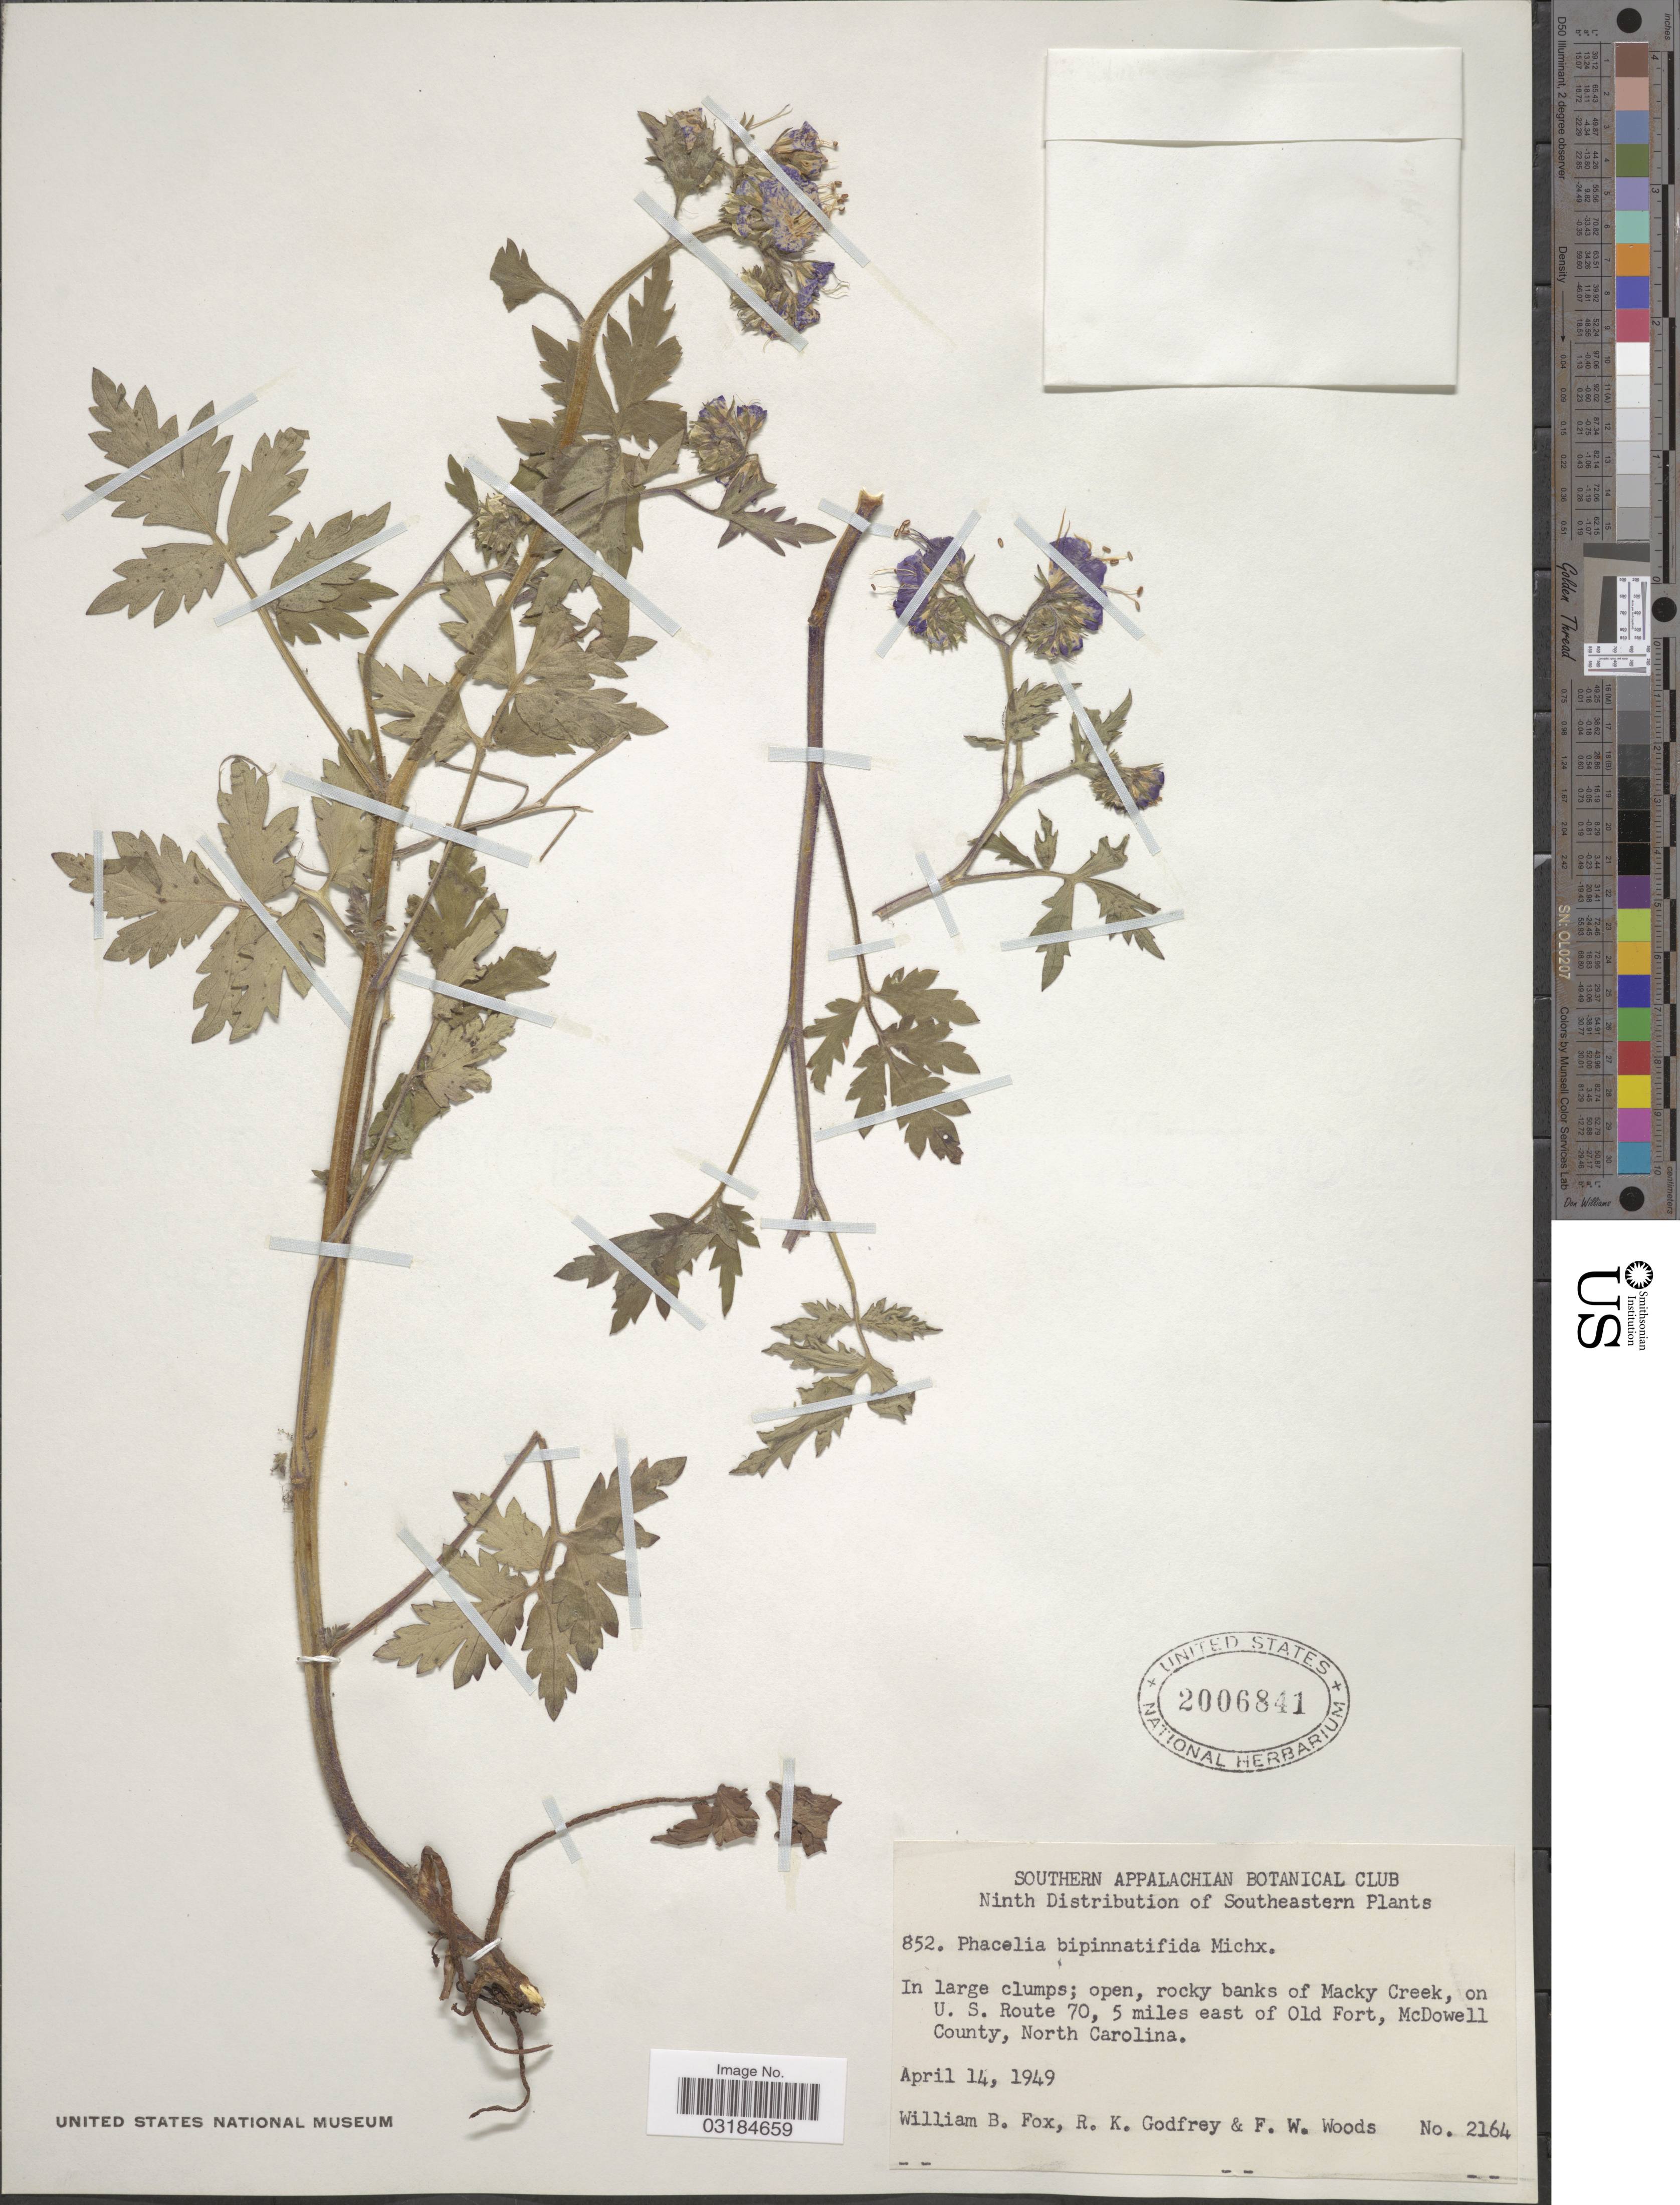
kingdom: Plantae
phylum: Tracheophyta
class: Magnoliopsida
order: Boraginales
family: Hydrophyllaceae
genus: Phacelia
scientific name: Phacelia bipinnatifida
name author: (Atwood) Michx.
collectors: W. B. Fox, R. K. Godfrey & F. W. Woods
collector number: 2164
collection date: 1949-04-14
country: United States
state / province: North Carolina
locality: Open, rocky banks of Macky Creek, on U.S. Route 70, 5 miles east of Old Fort, McDowell County.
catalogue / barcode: US 2006841